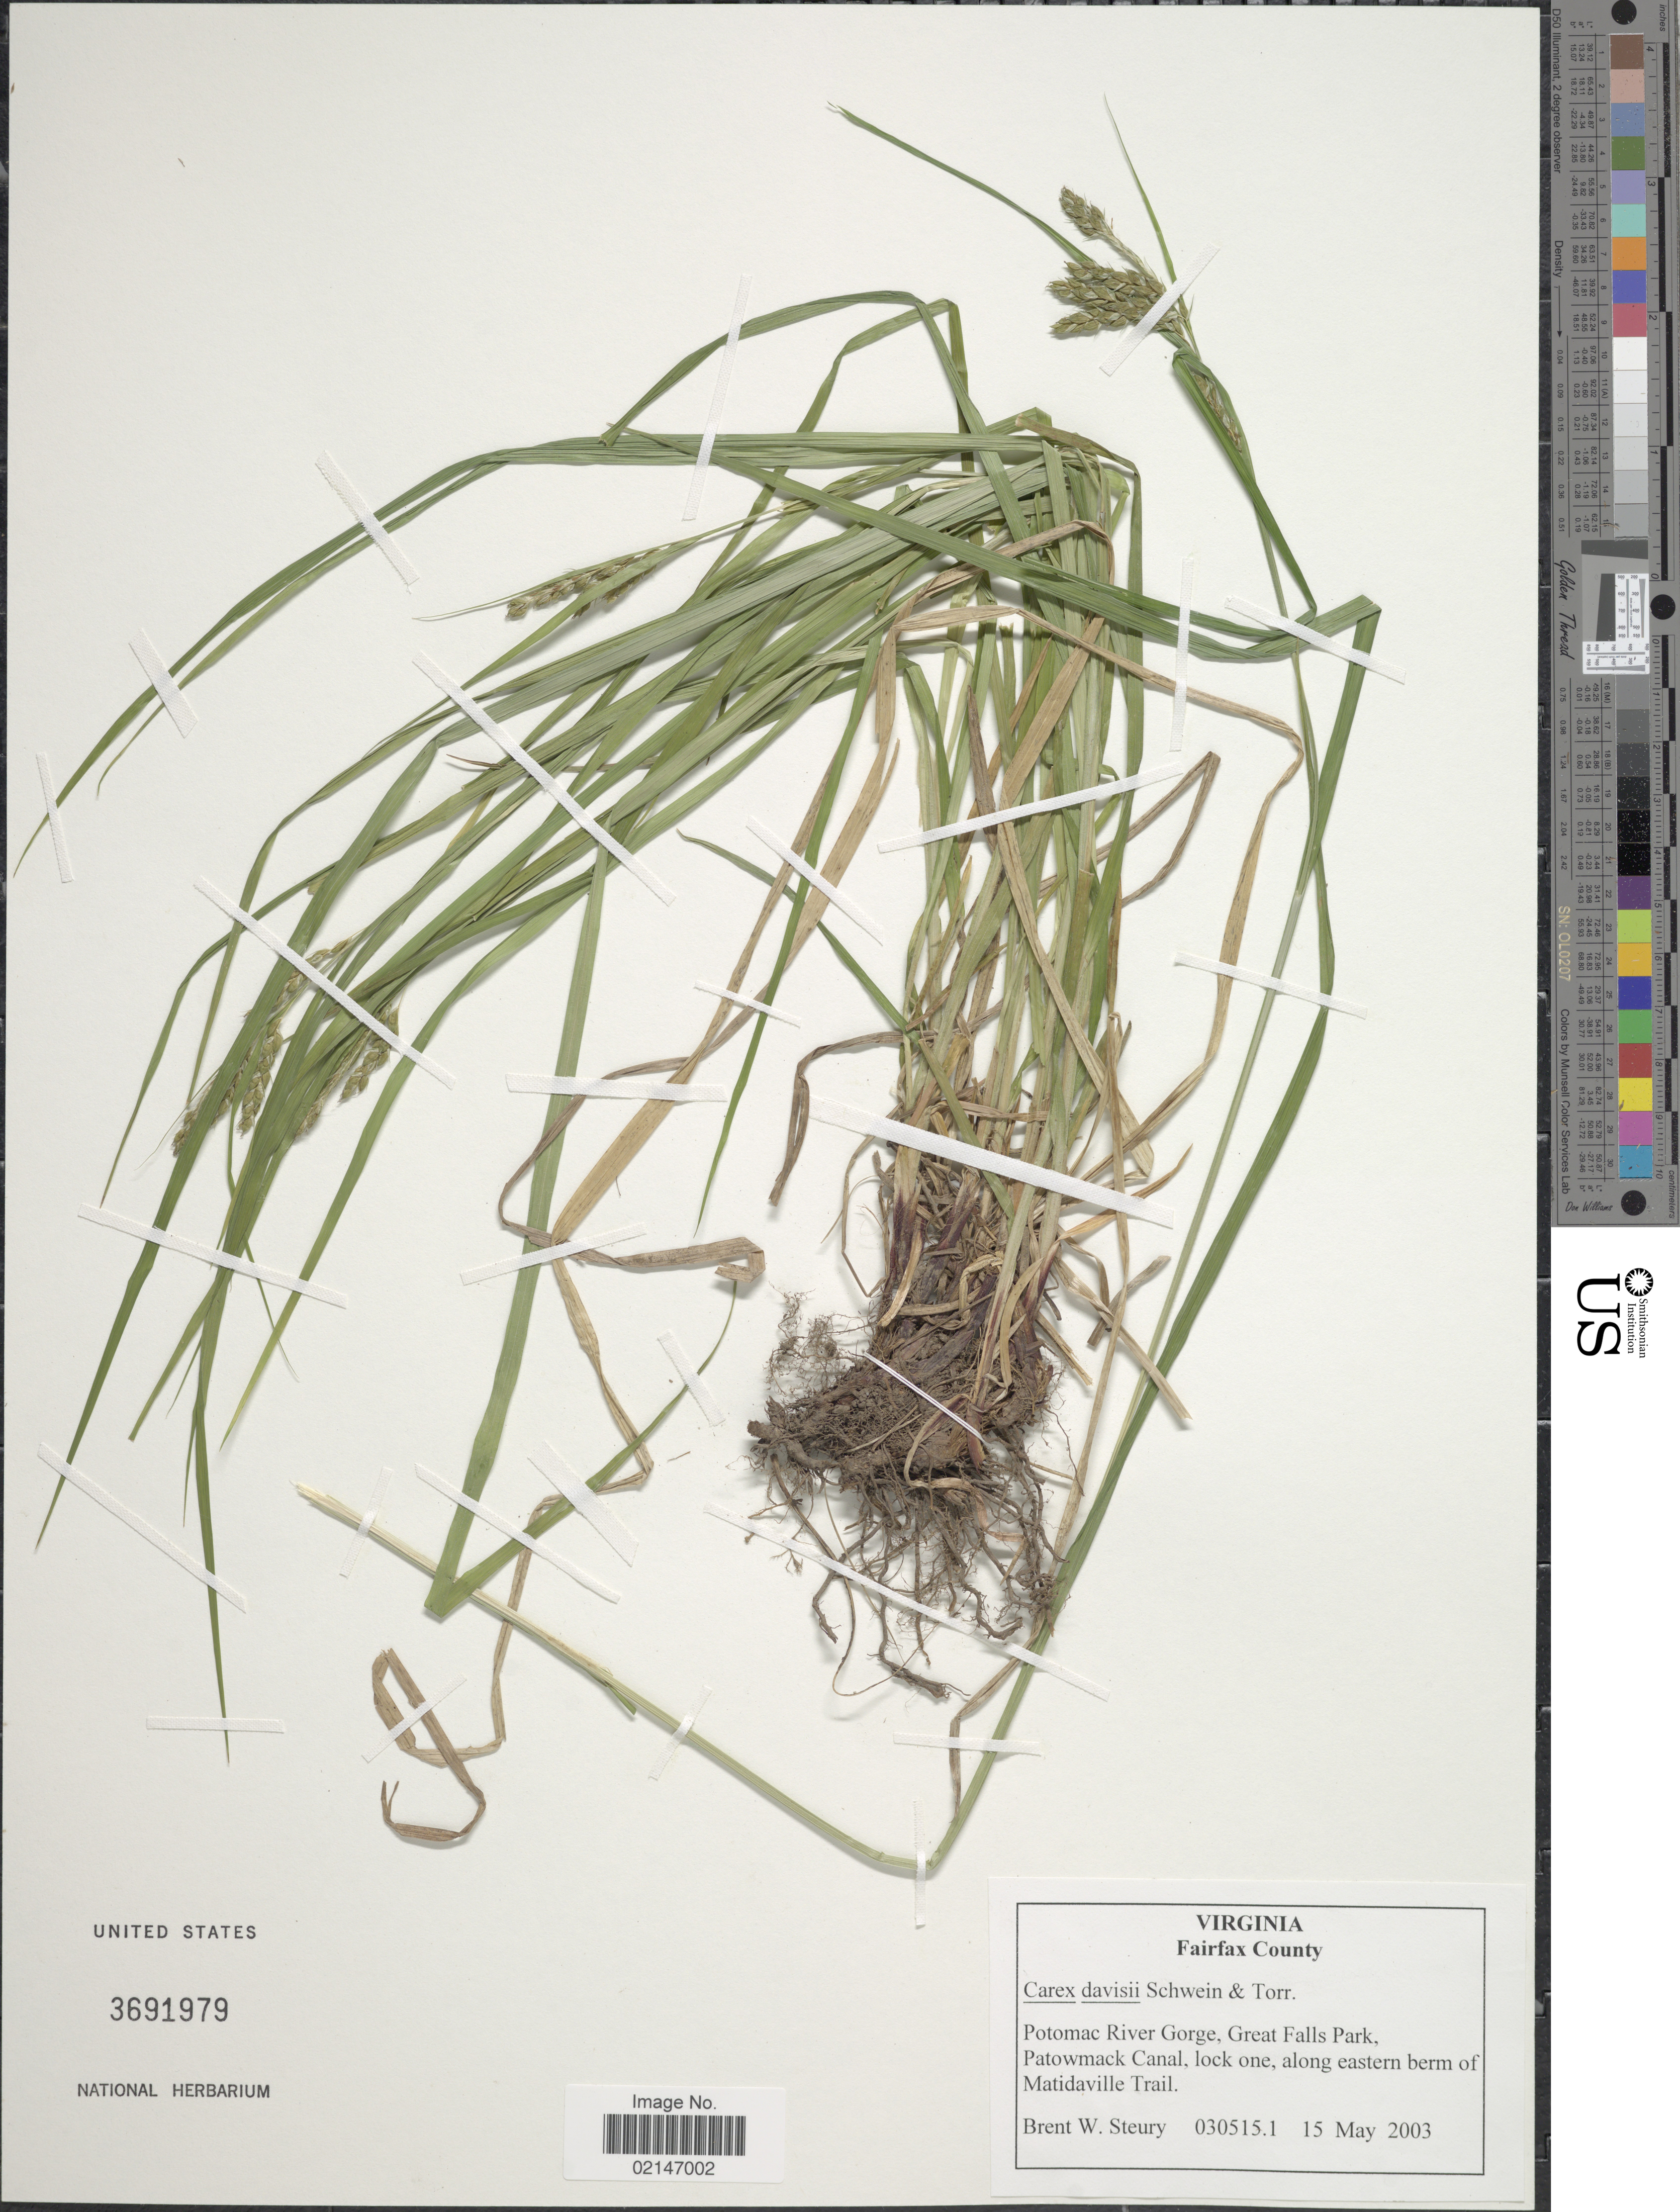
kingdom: Plantae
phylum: Tracheophyta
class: Liliopsida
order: Poales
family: Cyperaceae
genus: Carex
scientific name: Carex davisii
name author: Schwein. & Torr.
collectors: B. Steury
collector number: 030515.1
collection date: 2003-05-15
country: United States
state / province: Virginia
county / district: Fairfax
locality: Potomac River Gorge, Great Falls Park, Patowmack Road, Lock one, along stream, berm of Matidaville Trail, Fairfax County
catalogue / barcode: US 3691979